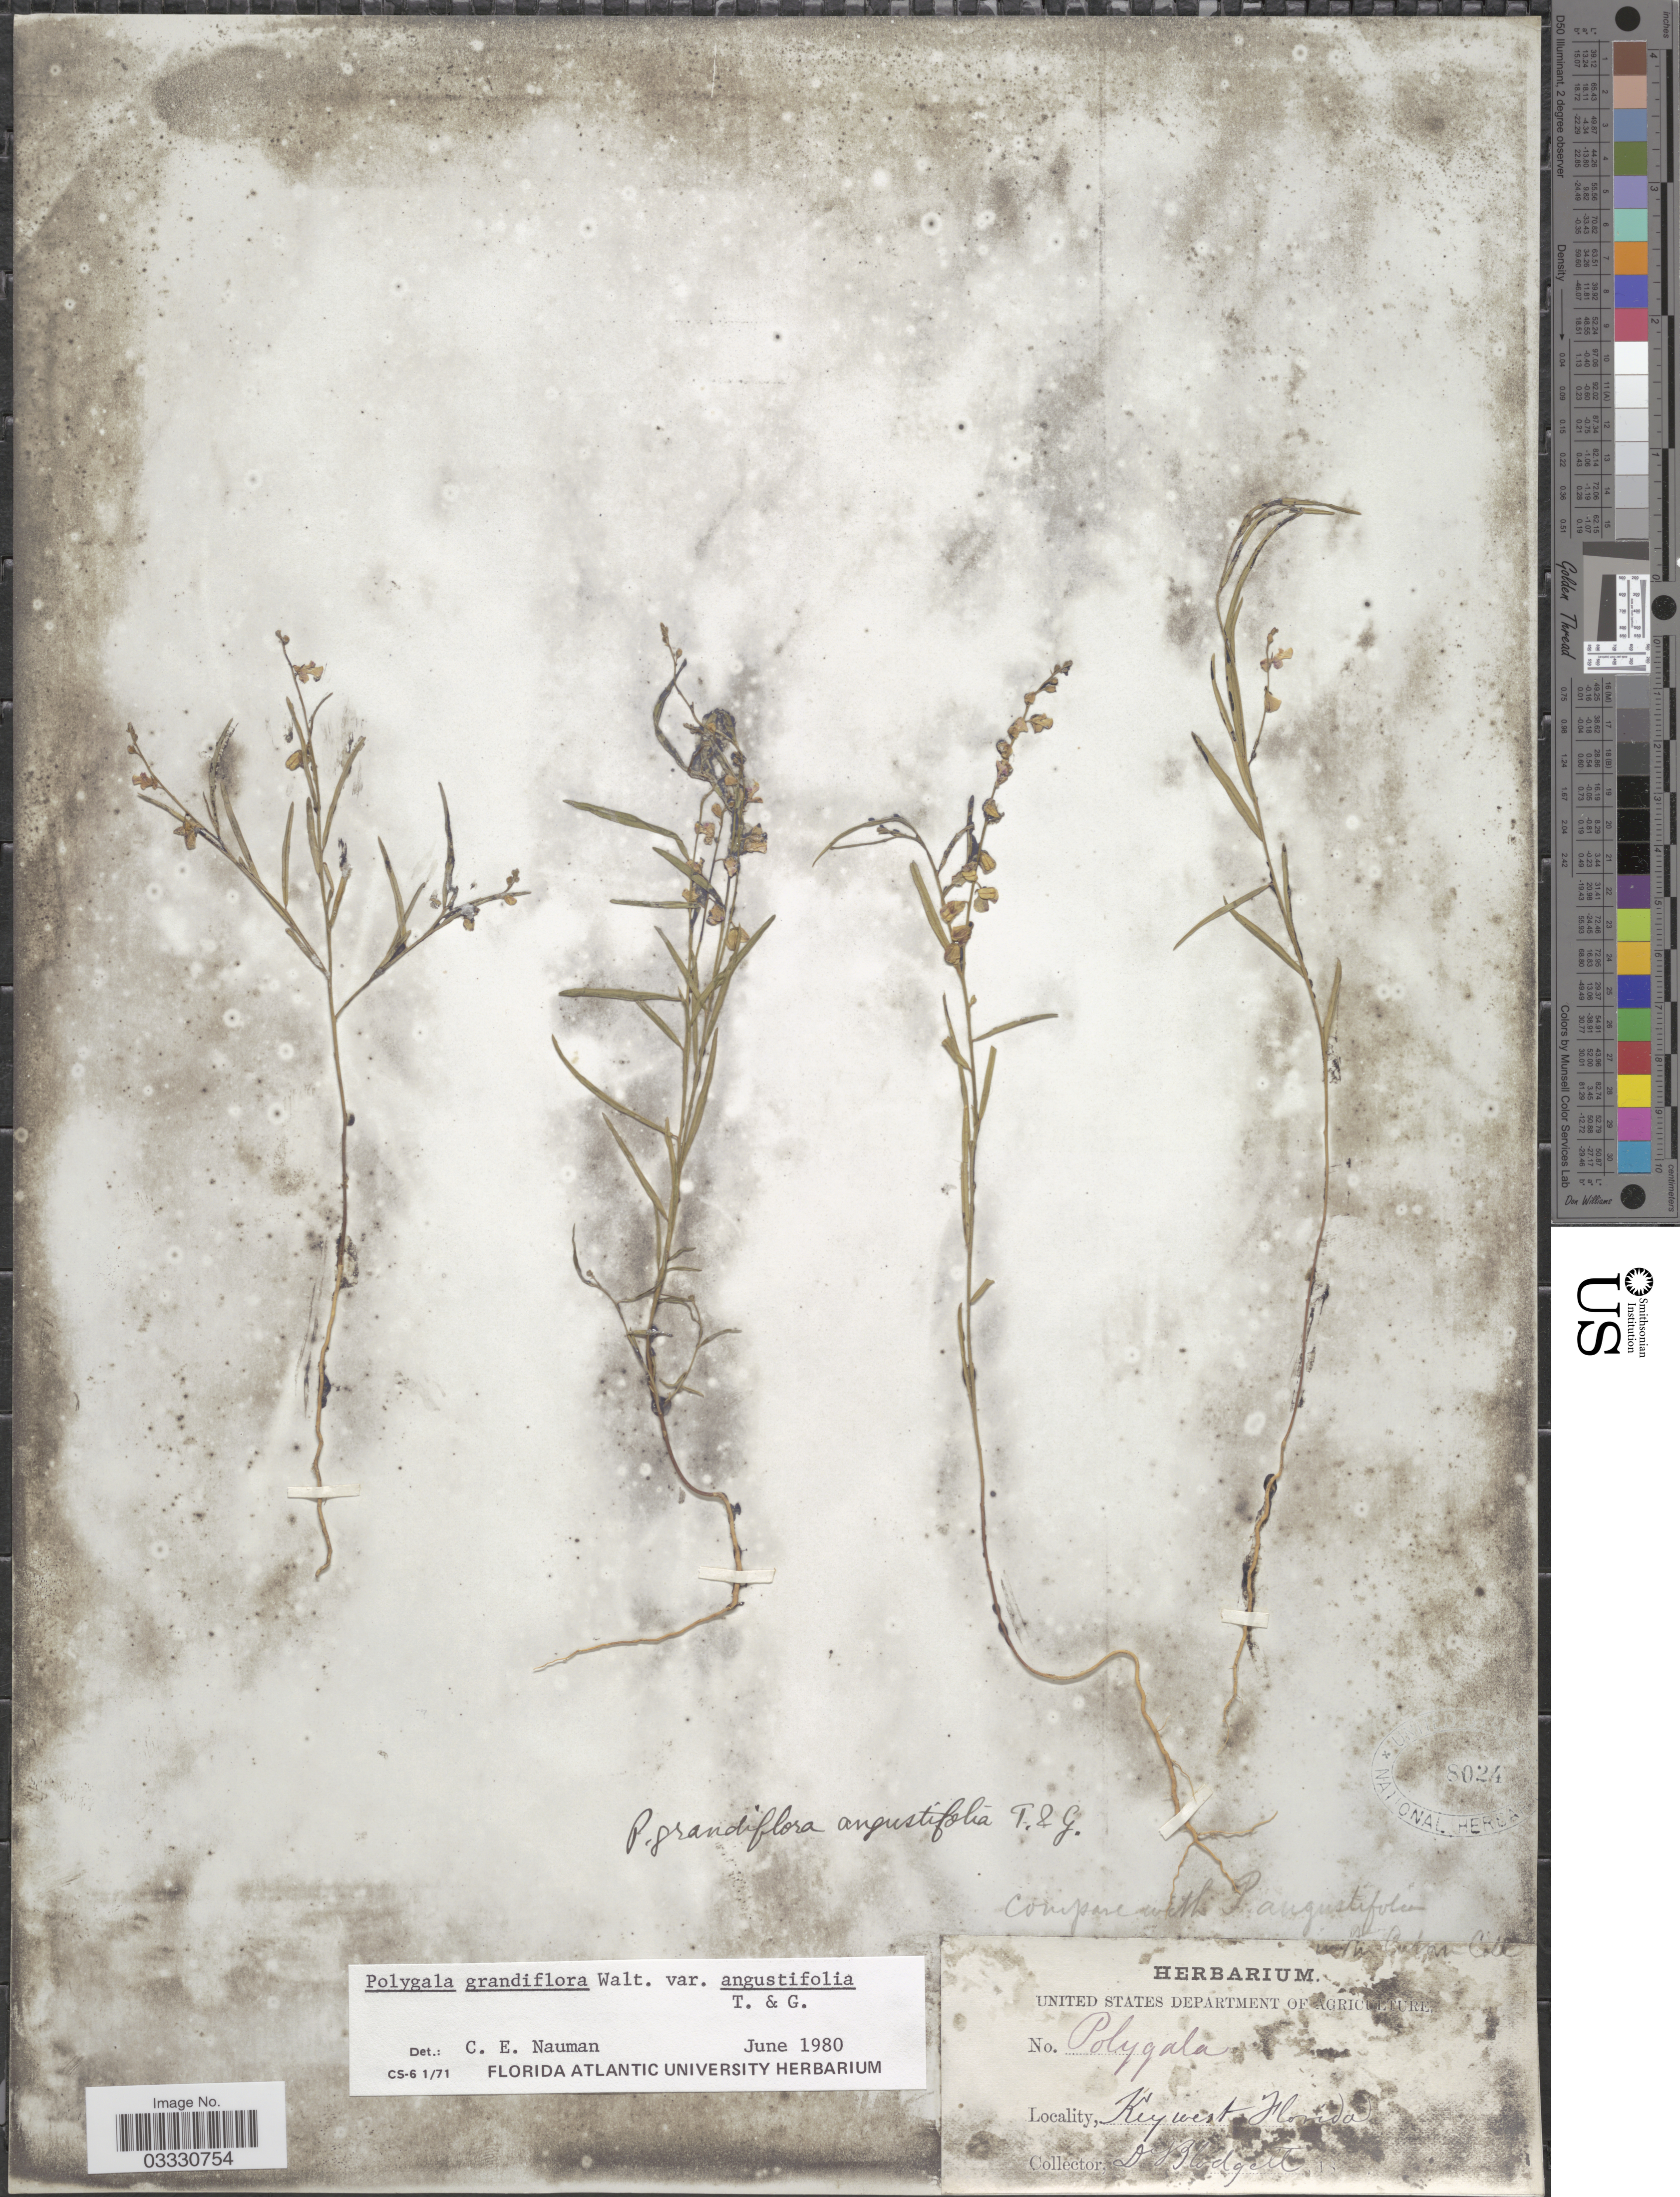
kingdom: Plantae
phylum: Tracheophyta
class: Magnoliopsida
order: Fabales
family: Polygalaceae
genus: Asemeia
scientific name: Asemeia grandiflora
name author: (Walter) Small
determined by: Strong, Mark T., (BOT), Smithsonian Institution - National Museum of Natural History (UNITED STATES)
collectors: Blodgett, --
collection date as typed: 18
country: United States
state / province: Florida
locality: Keywest.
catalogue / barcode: US 8024